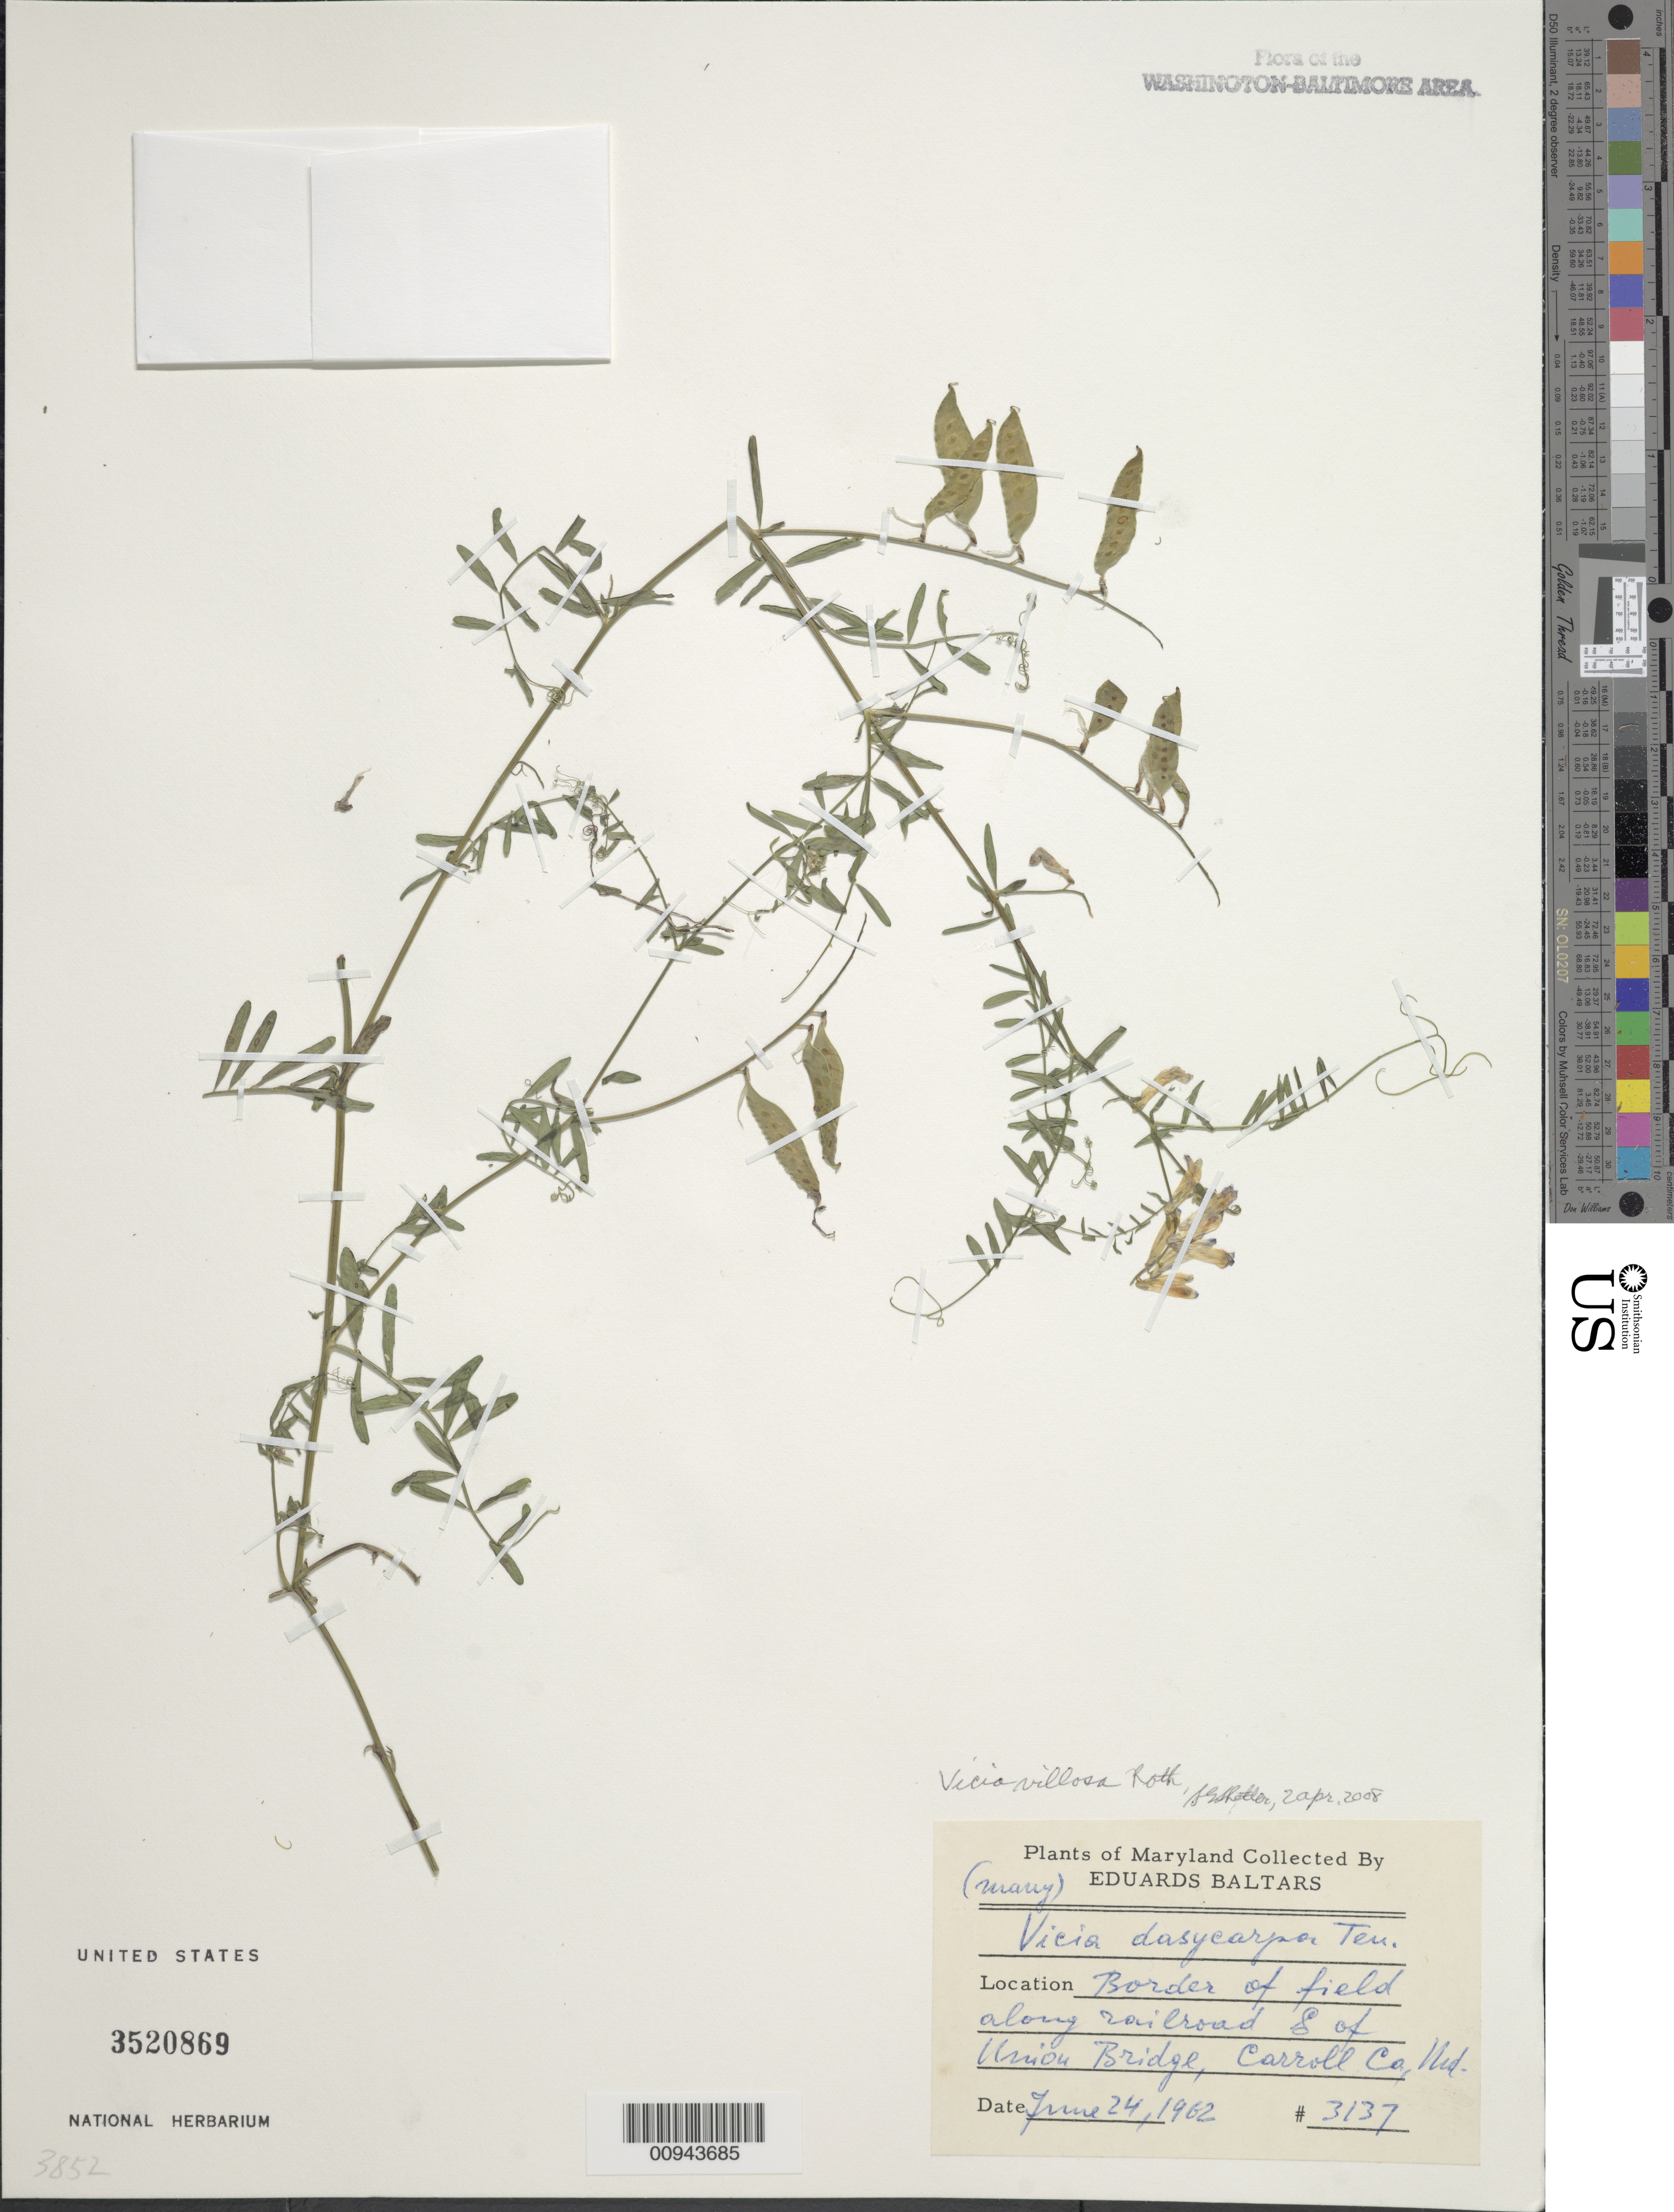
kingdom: Plantae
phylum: Tracheophyta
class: Magnoliopsida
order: Fabales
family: Fabaceae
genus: Vicia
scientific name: Vicia villosa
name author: Roth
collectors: E. Baltars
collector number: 3137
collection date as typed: June 24, 1962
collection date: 1962-06-24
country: United States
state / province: Maryland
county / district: Carroll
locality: S of Union Bridge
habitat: border of field along railroad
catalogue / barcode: US 3520869